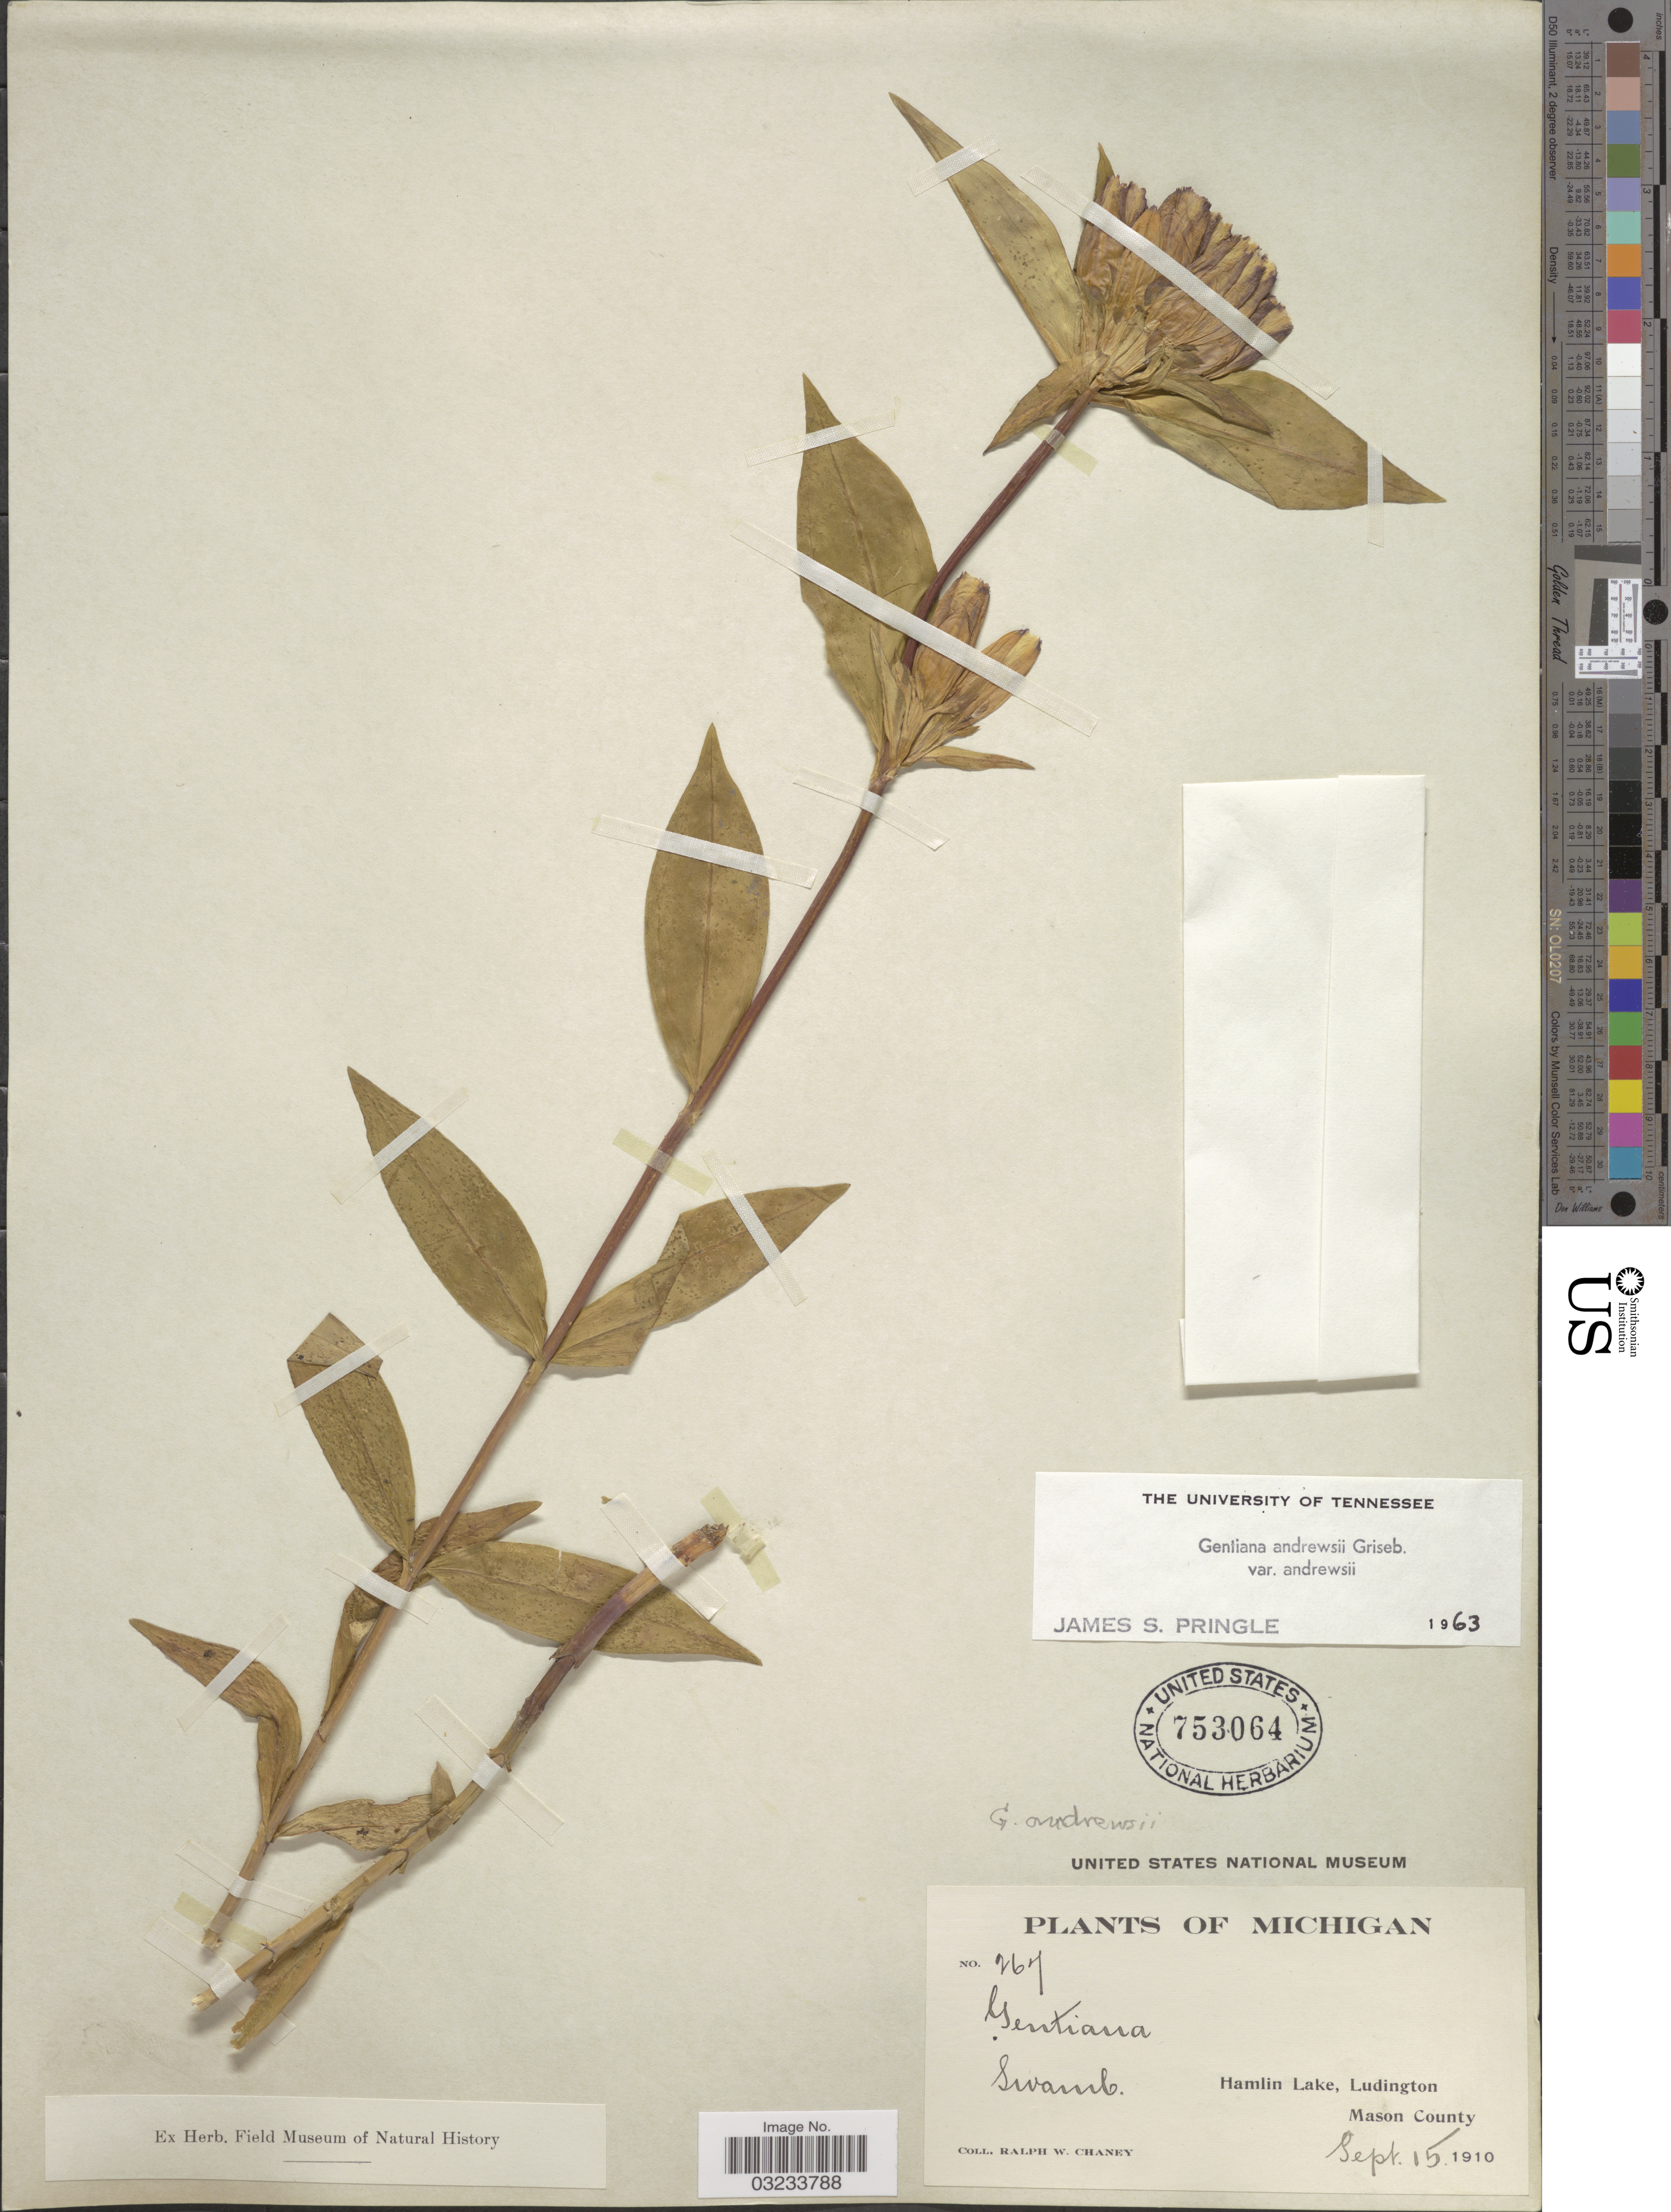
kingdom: Plantae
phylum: Tracheophyta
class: Magnoliopsida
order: Gentianales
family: Gentianaceae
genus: Gentiana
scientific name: Gentiana andrewsii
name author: Griseb.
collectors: R. Chaney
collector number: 267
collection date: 1910-09-15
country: United States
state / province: Michigan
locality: Hamlin Lake, Ludington. Mason County.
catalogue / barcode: US 753064